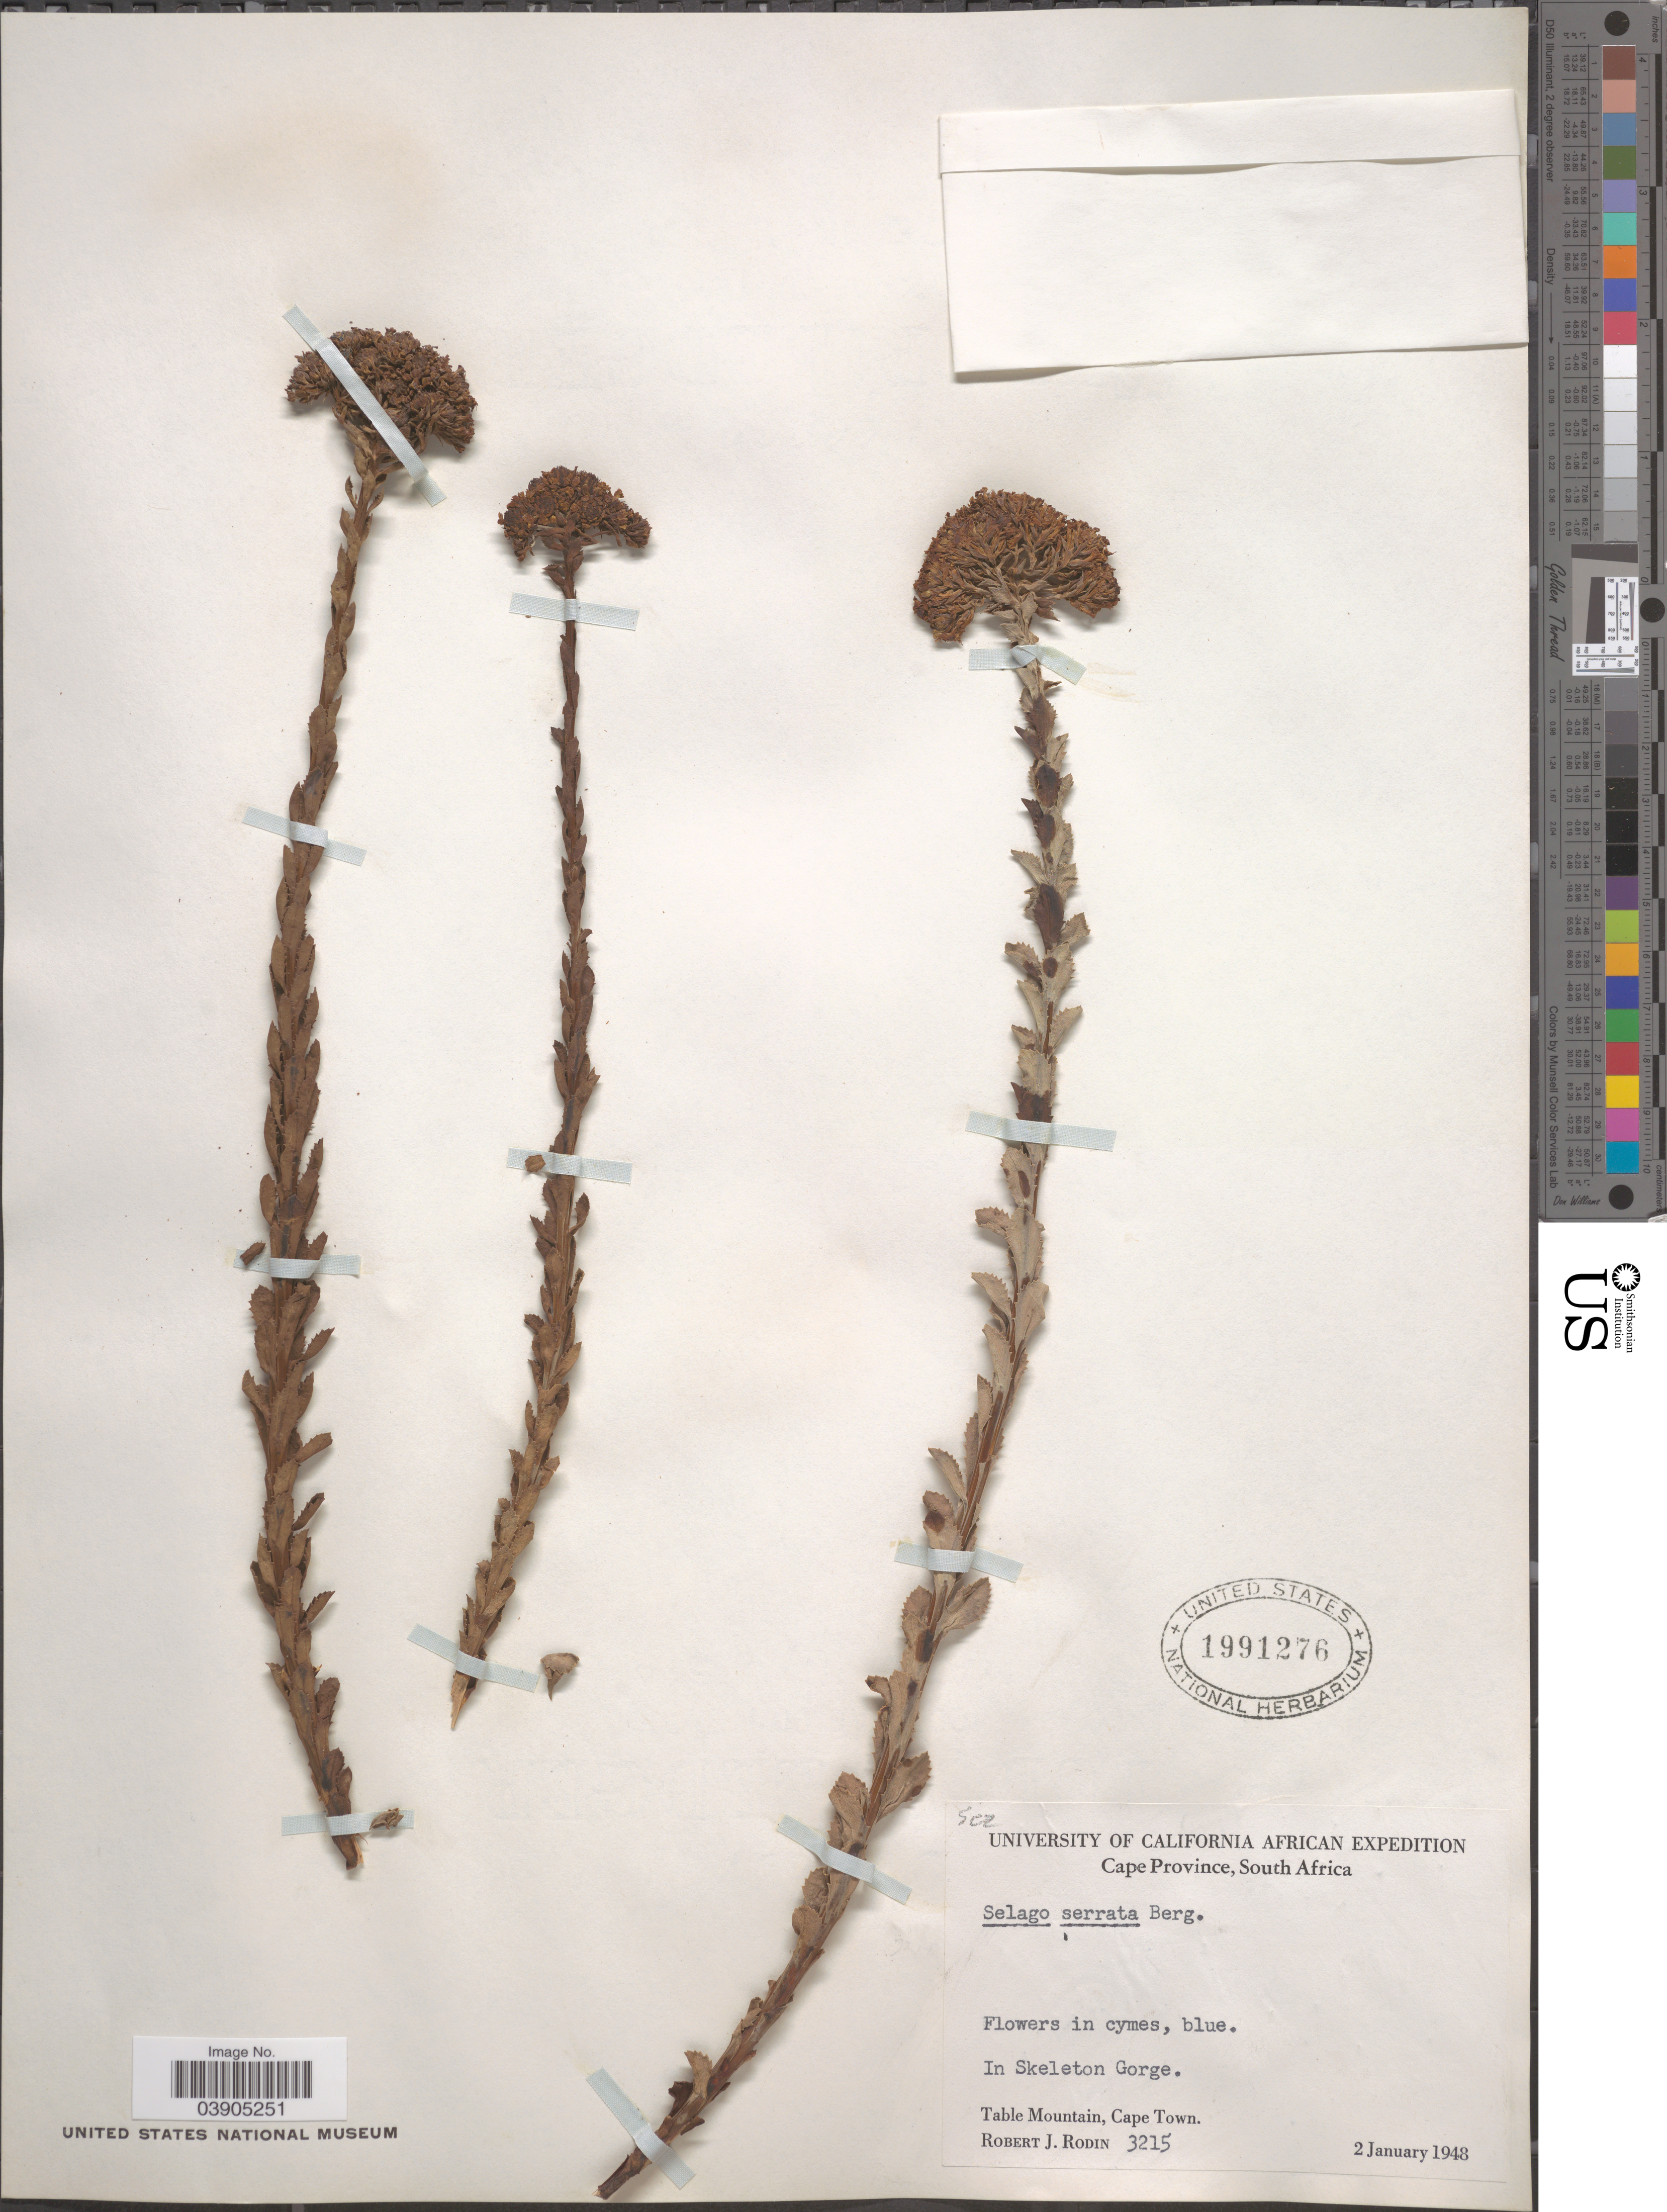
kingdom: Plantae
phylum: Tracheophyta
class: Magnoliopsida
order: Lamiales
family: Scrophulariaceae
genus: Selago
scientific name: Selago serrata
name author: P.J. Bergius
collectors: R. J. Rodin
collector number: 3215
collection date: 1948-01-02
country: South Africa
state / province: Western Cape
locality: In Skeleton Gorge. Table Mountain, Cape Town.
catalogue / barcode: US 1991276